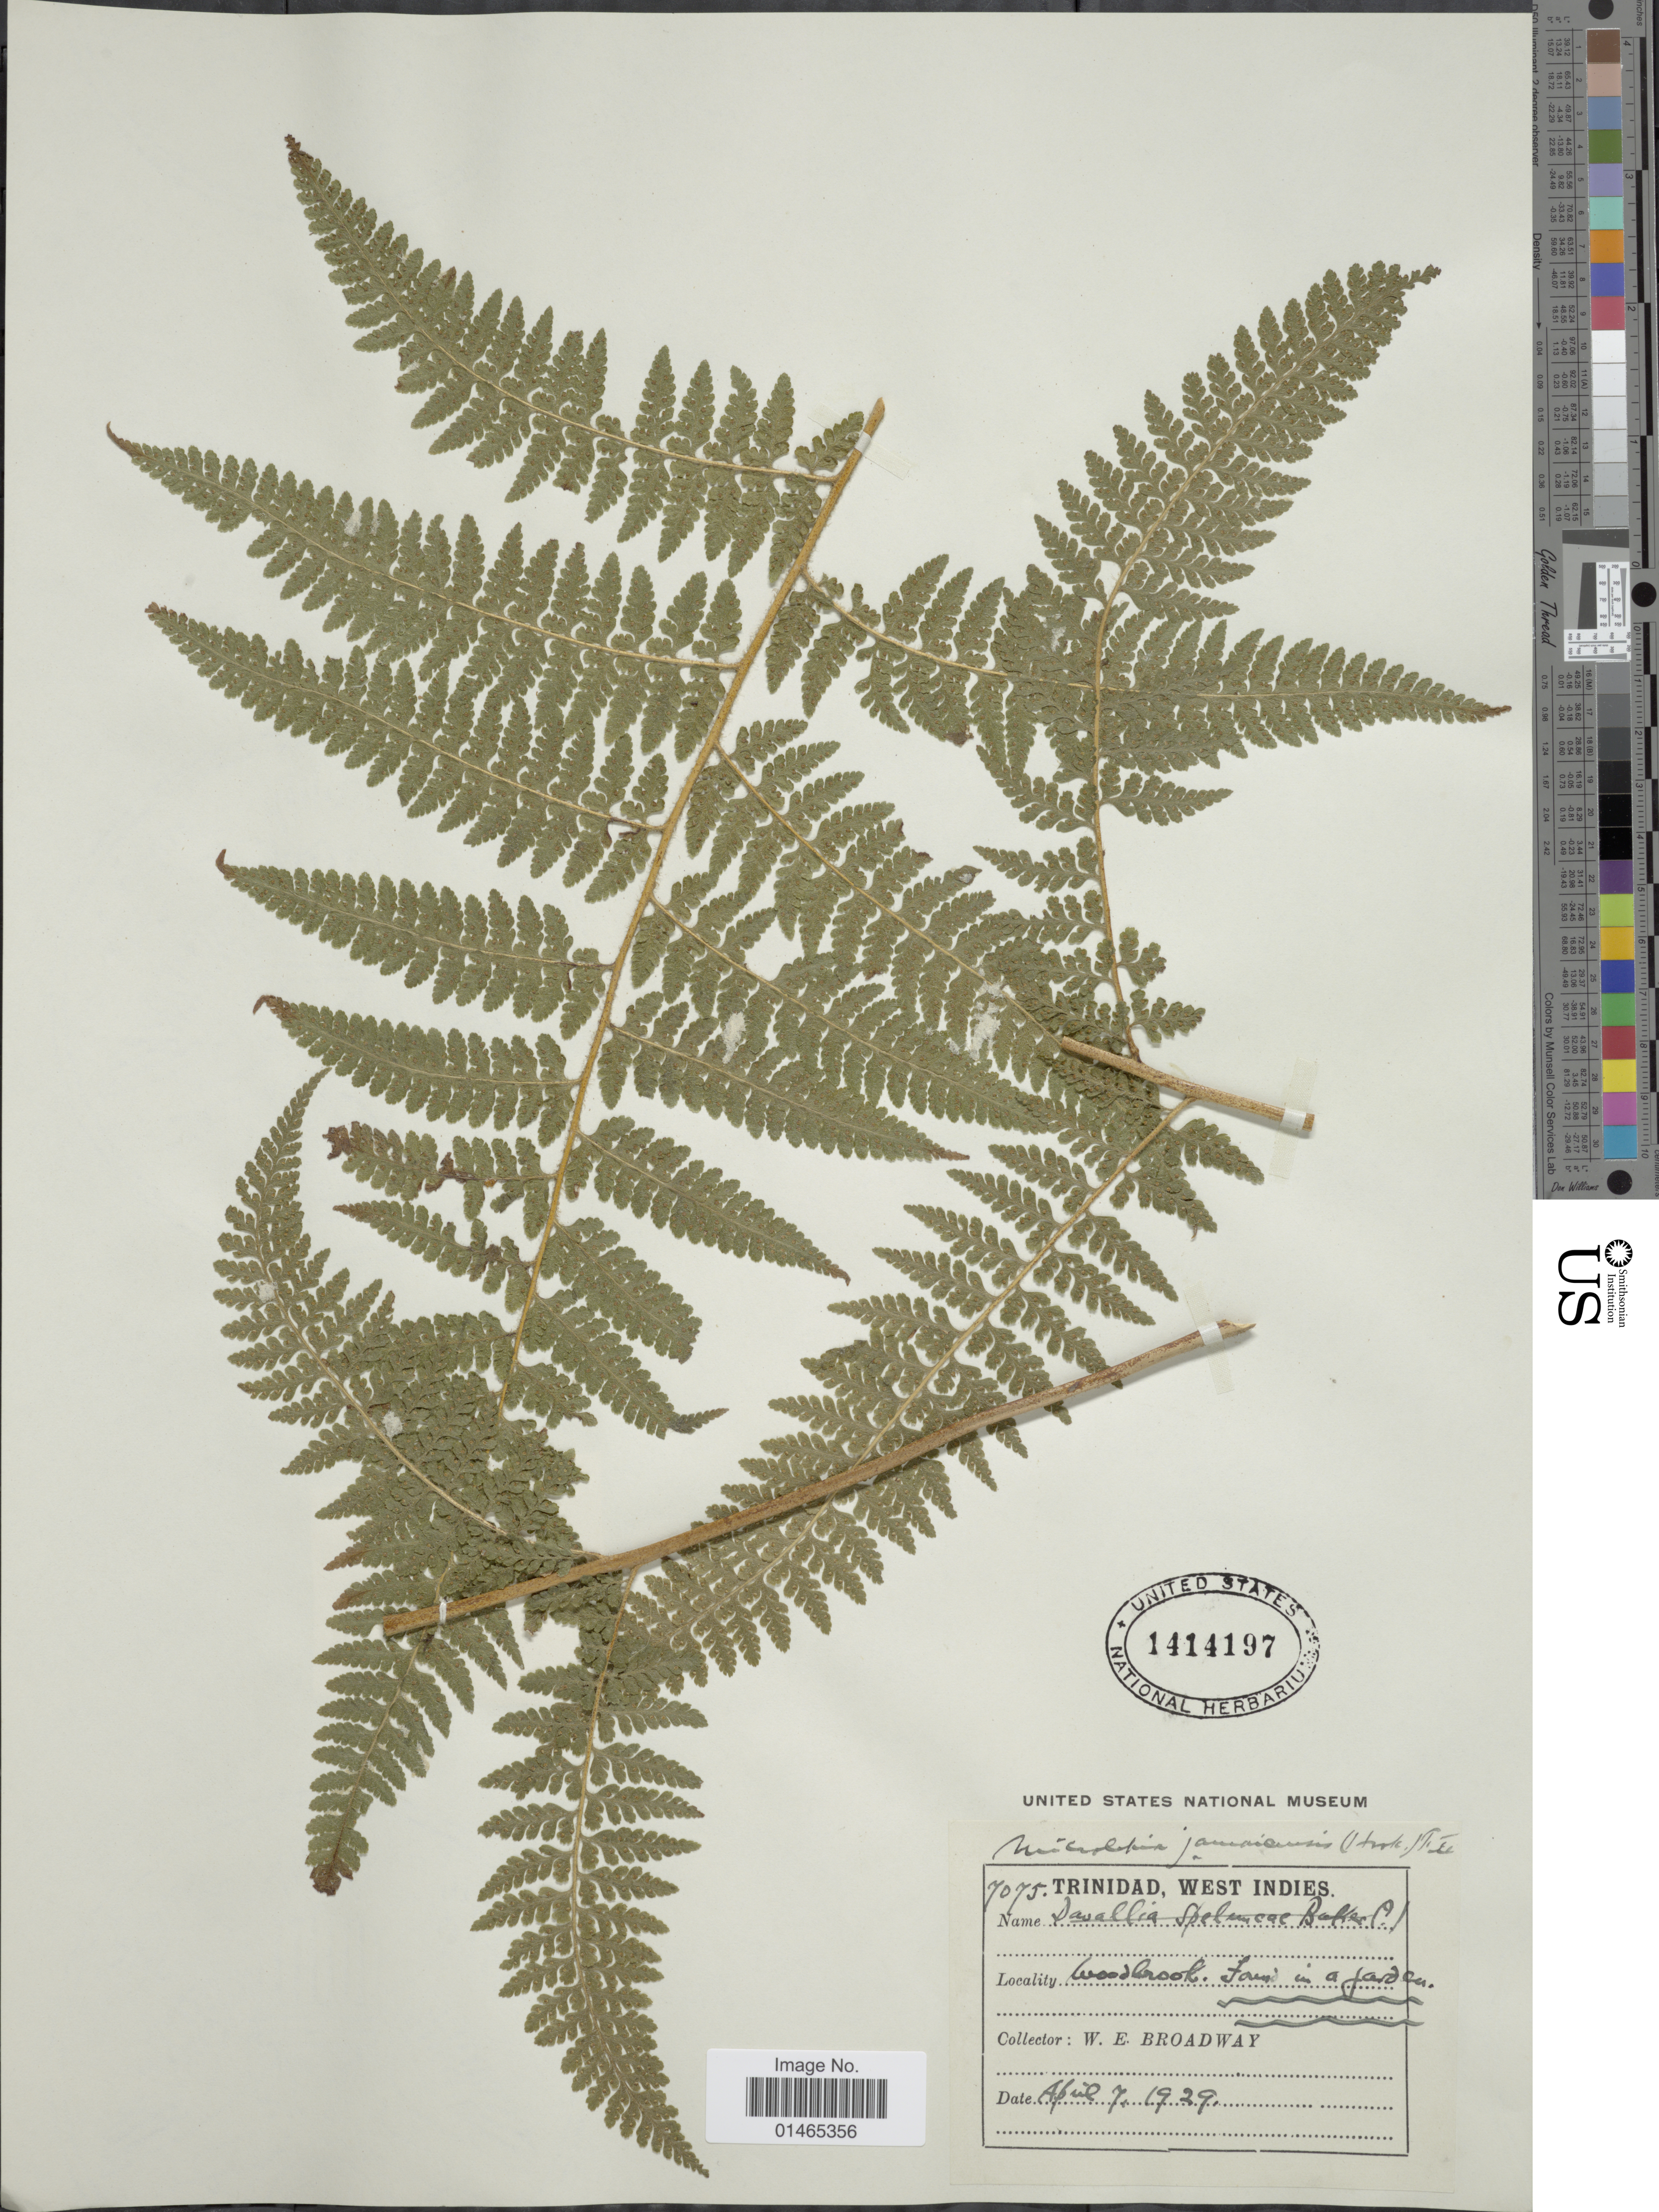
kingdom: Plantae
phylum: Tracheophyta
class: Polypodiopsida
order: Polypodiales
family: Dennstaedtiaceae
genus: Microlepia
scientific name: Microlepia jamaicensis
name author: (Hook.) Fée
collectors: W. E. Broadway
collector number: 7075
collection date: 1929-04-07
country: Trinidad and Tobago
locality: Trinidad, West Indies. Woodbrook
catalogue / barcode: US 1414197